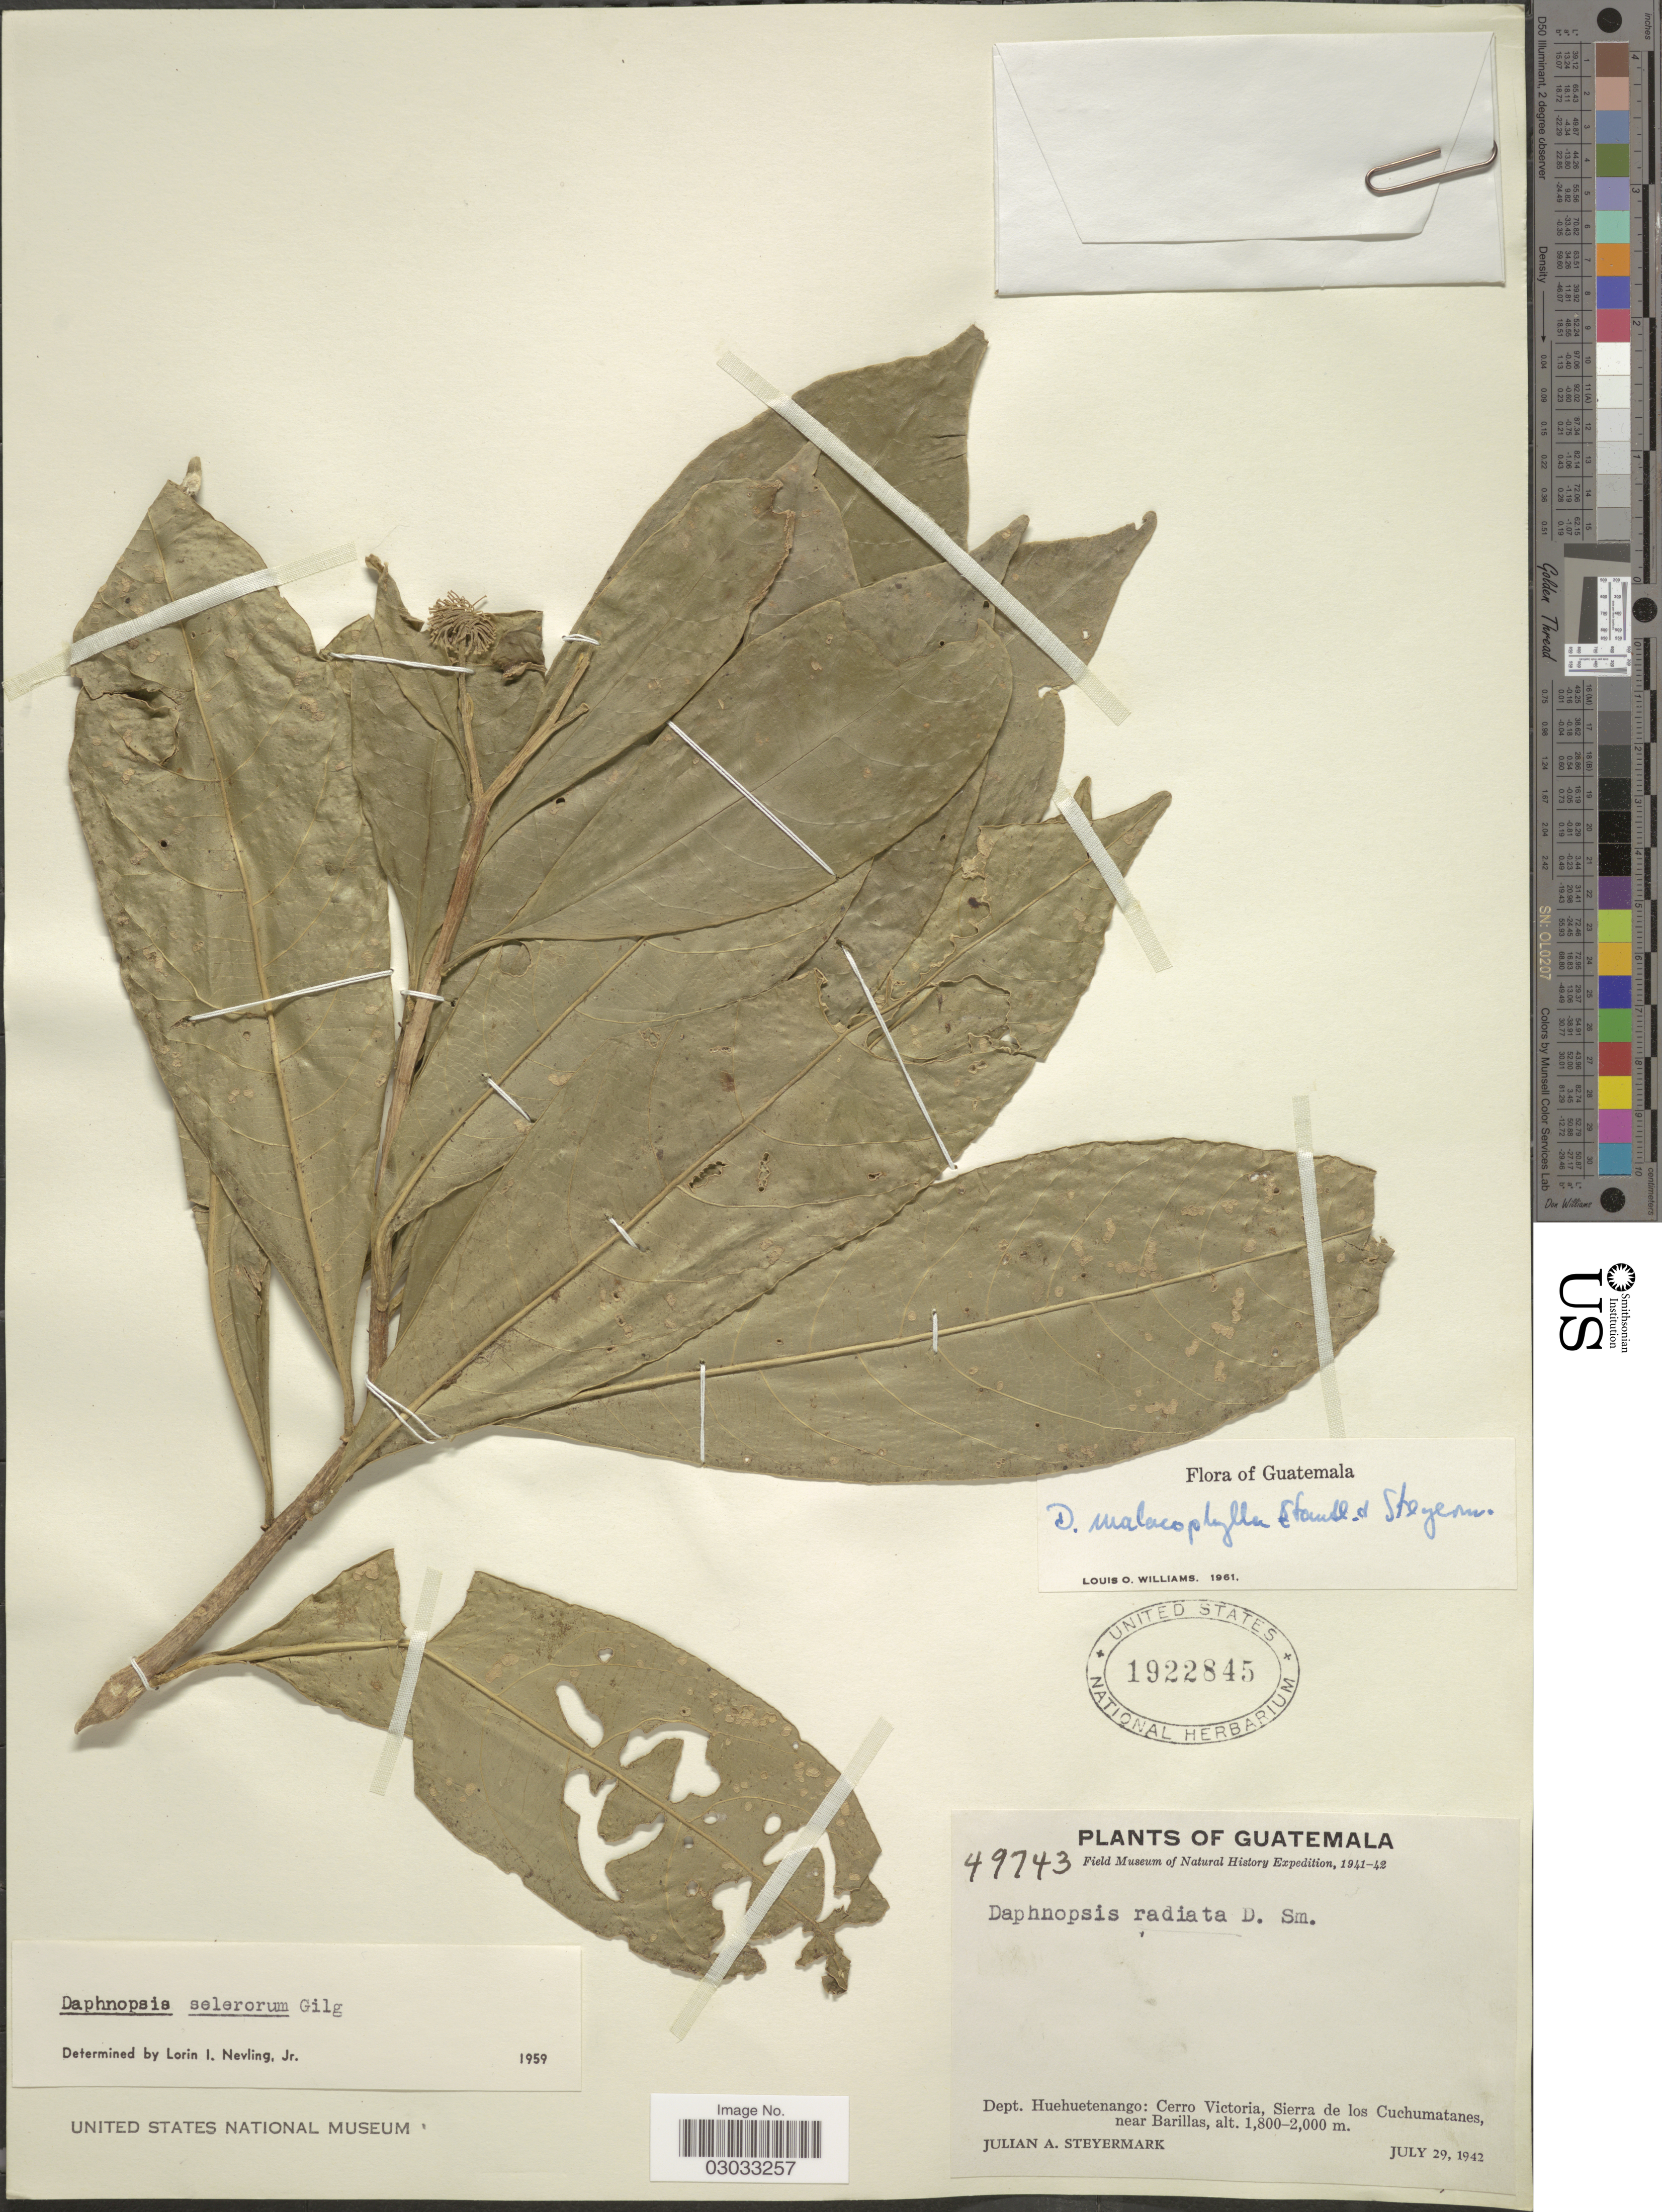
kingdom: Plantae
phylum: Tracheophyta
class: Magnoliopsida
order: Malvales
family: Thymelaeaceae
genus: Daphnopsis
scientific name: Daphnopsis malacophylla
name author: Standl. & Steyerm.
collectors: J. Steyermark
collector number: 49743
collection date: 1942-07-29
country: Guatemala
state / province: Huehuetenango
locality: Dept. Huehuetenango: Cerro Victoria, Sierra de los Cuchumatanes, near Barillas.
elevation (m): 1800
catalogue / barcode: US 1922845